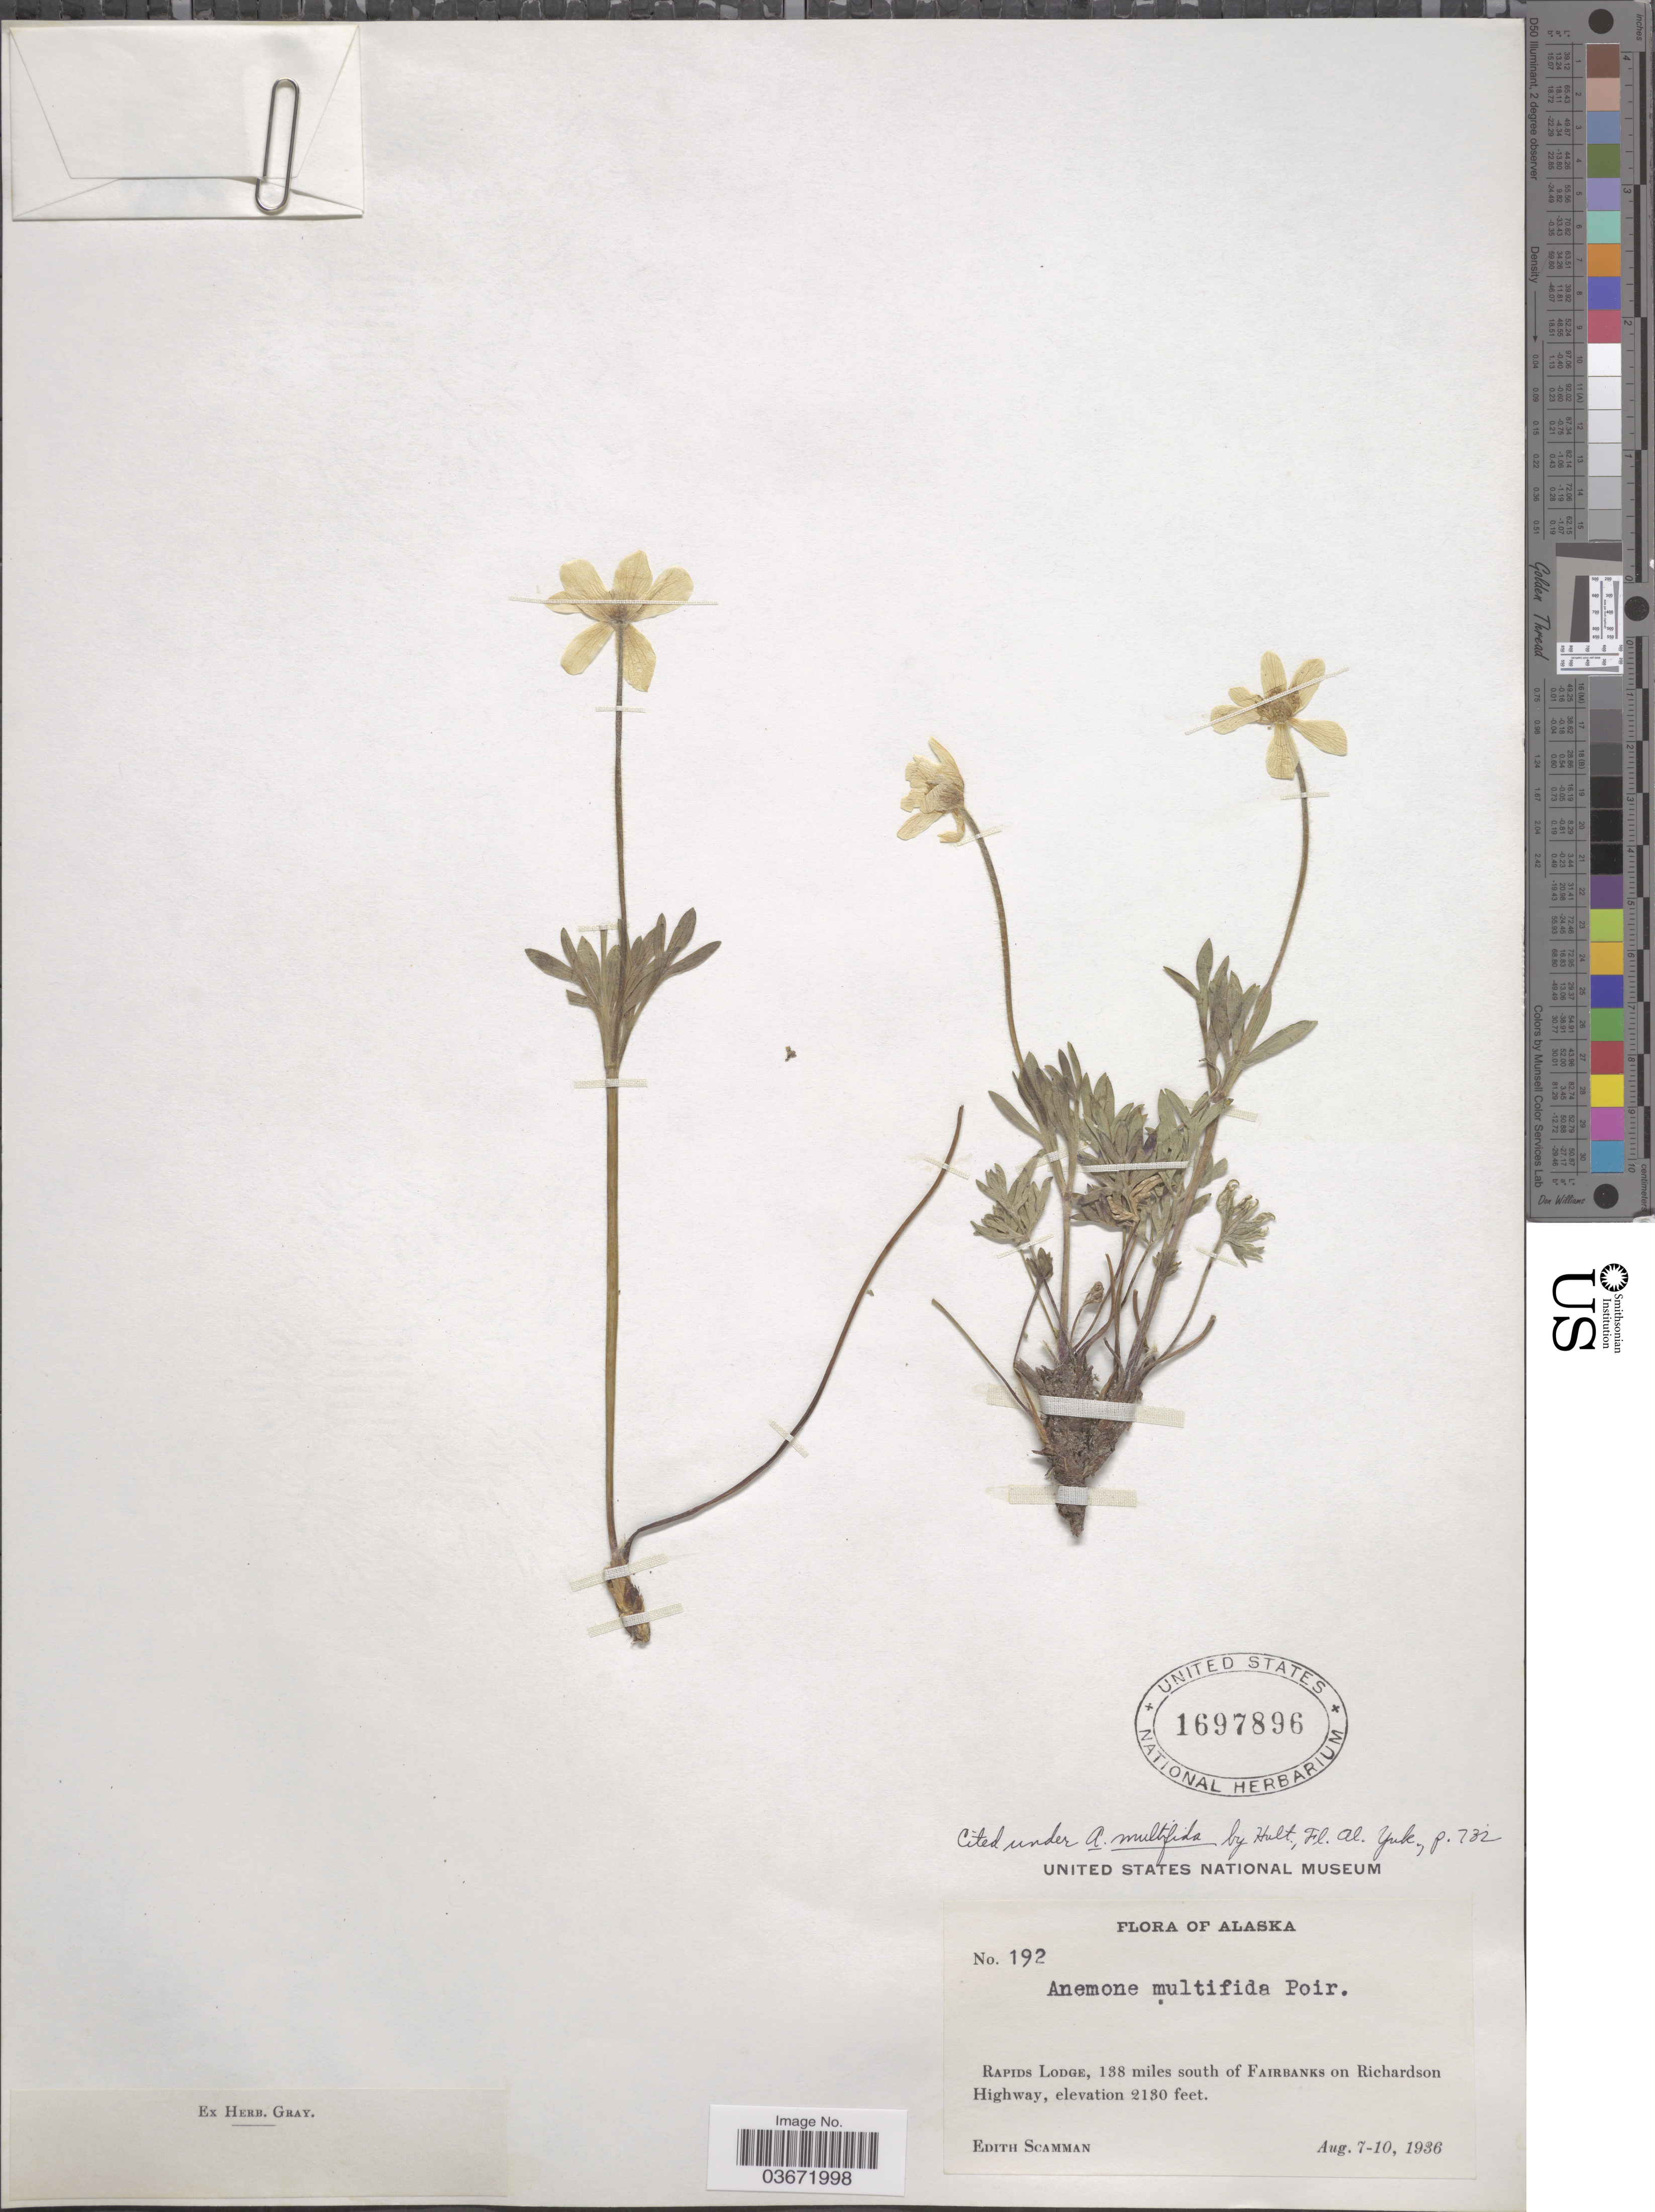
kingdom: Plantae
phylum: Tracheophyta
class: Magnoliopsida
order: Ranunculales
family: Ranunculaceae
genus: Anemone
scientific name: Anemone multifida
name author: Poir.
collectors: E. Scamman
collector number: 192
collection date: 1936-08-07/1936-08-10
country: United States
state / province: Alaska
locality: Rapids Lodge, 138 miles south of Fairbanks on Richardson Highway.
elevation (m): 649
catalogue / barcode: US 1697896